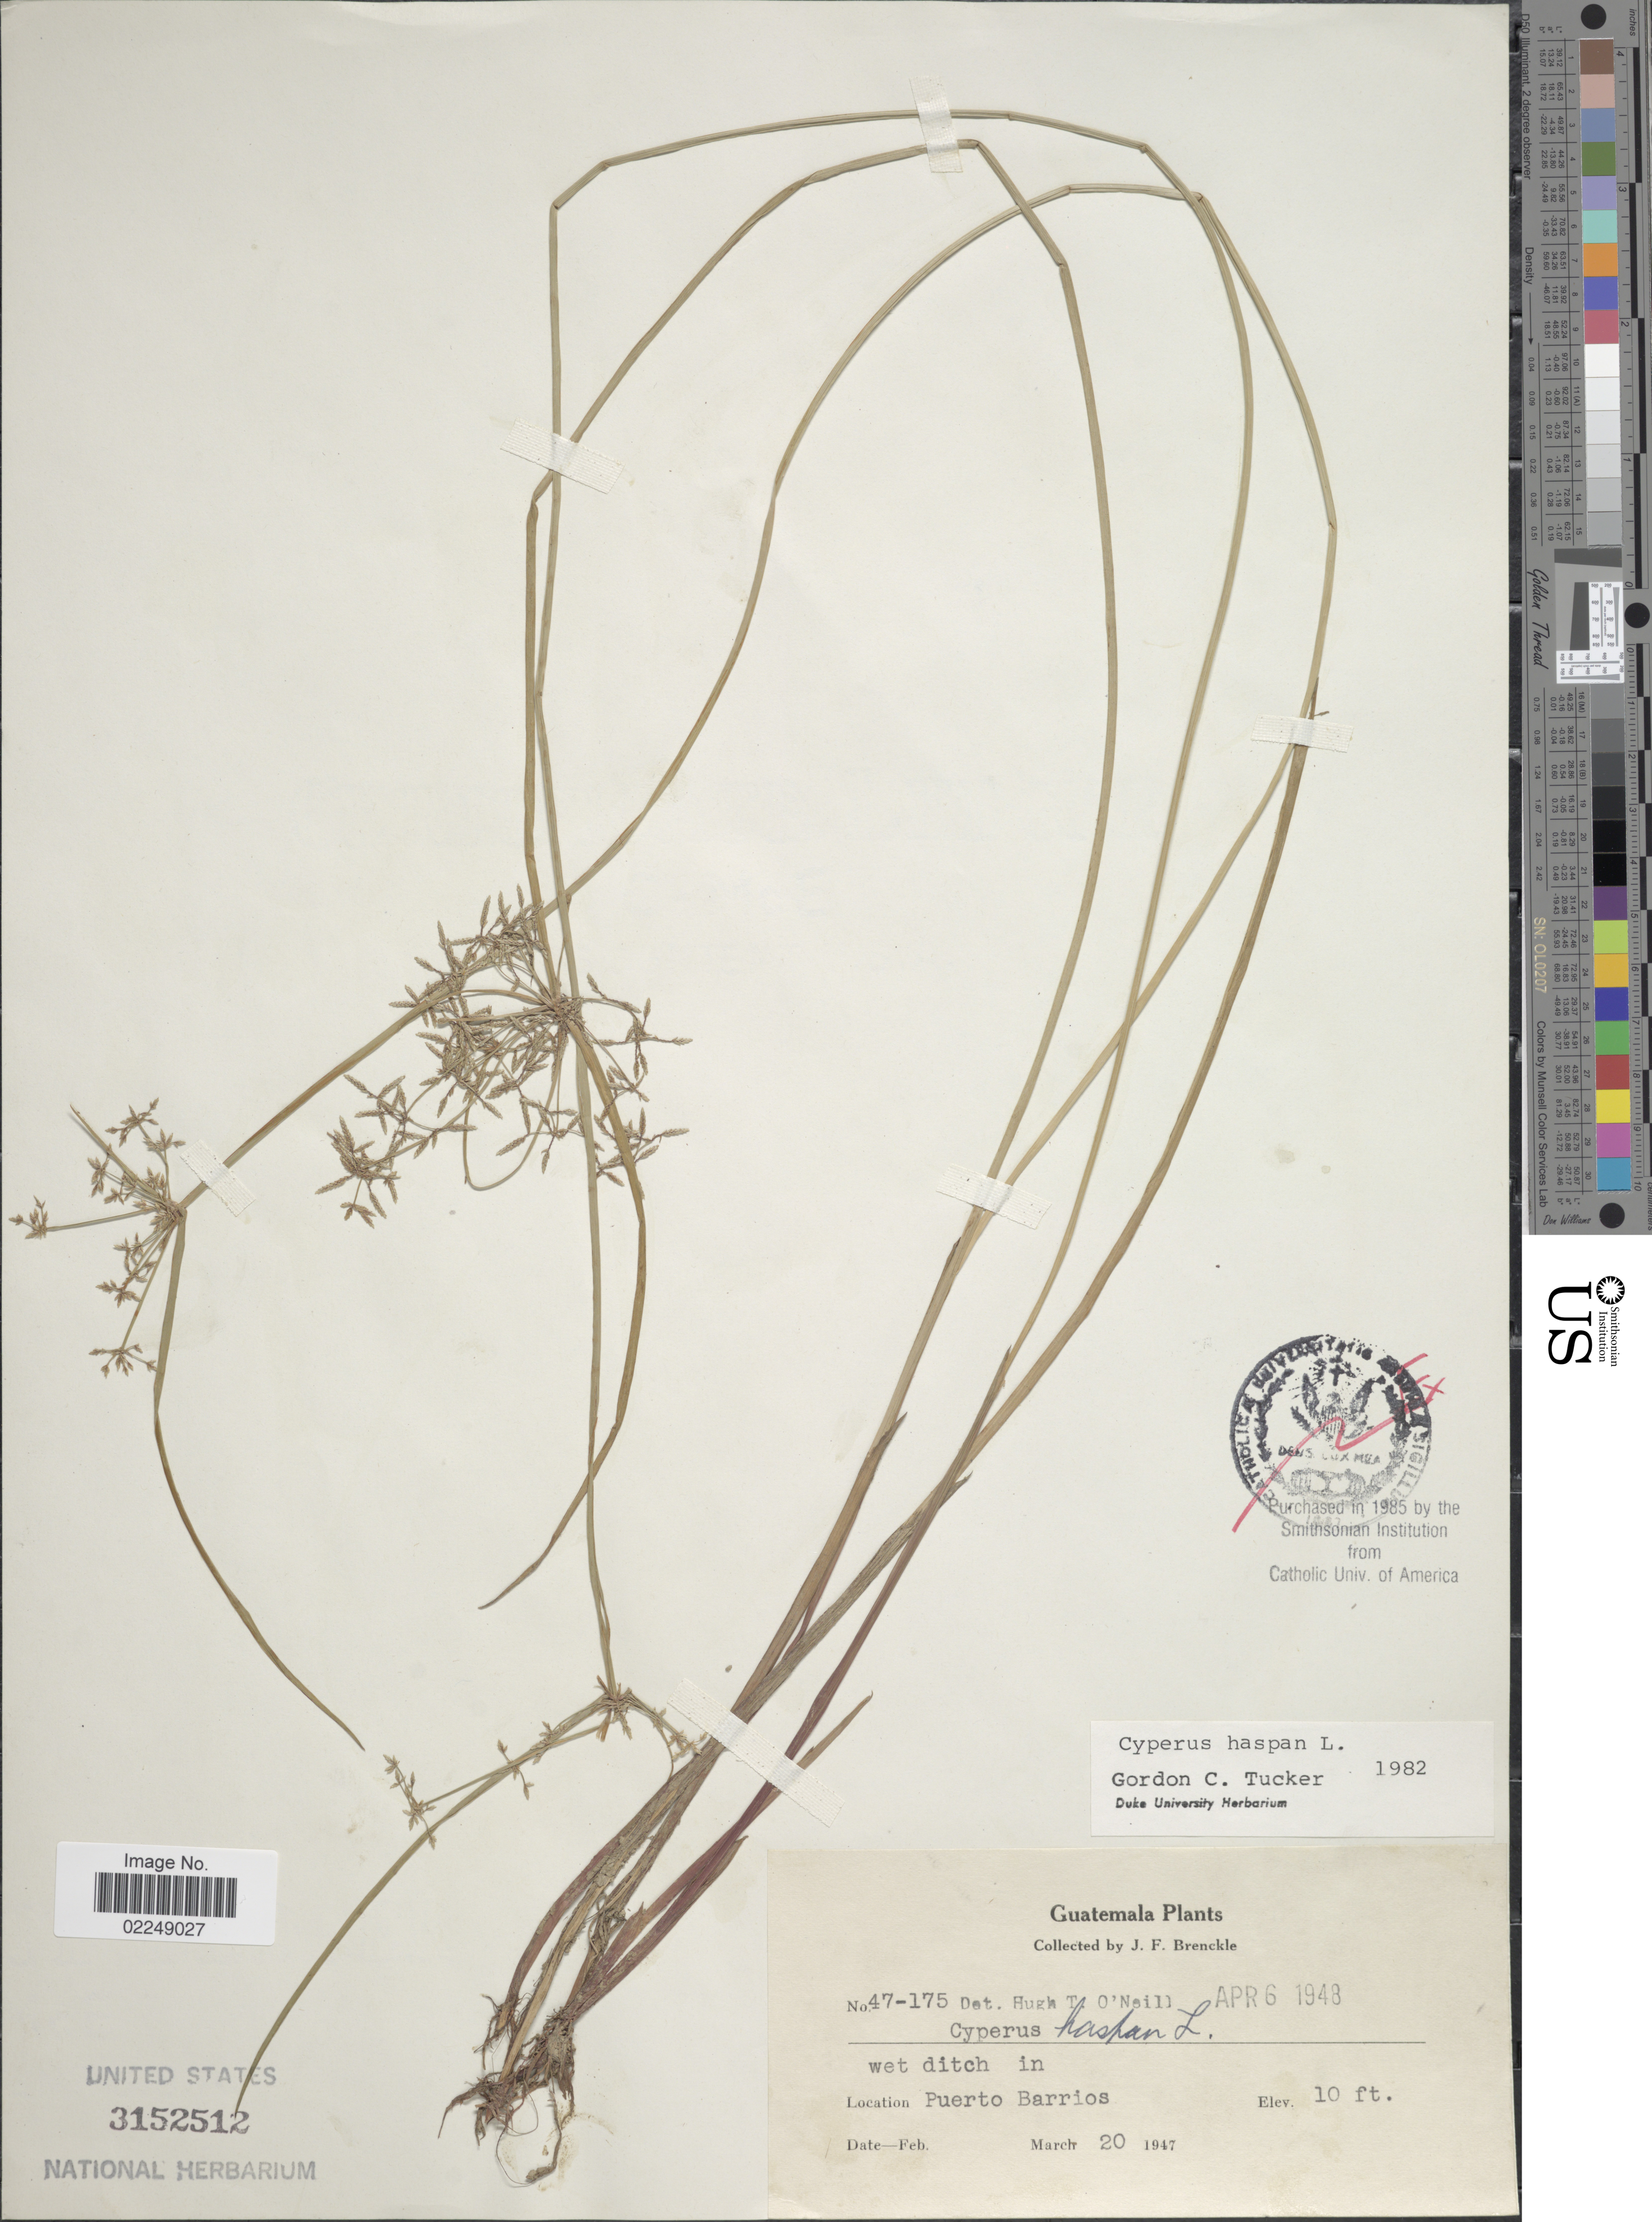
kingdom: Plantae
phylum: Tracheophyta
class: Liliopsida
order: Poales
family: Cyperaceae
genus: Cyperus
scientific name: Cyperus haspan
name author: L.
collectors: J. Brenckle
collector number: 47-175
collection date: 1947-03-20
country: Guatemala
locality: Puerto Barrios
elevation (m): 3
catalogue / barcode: US 3152512